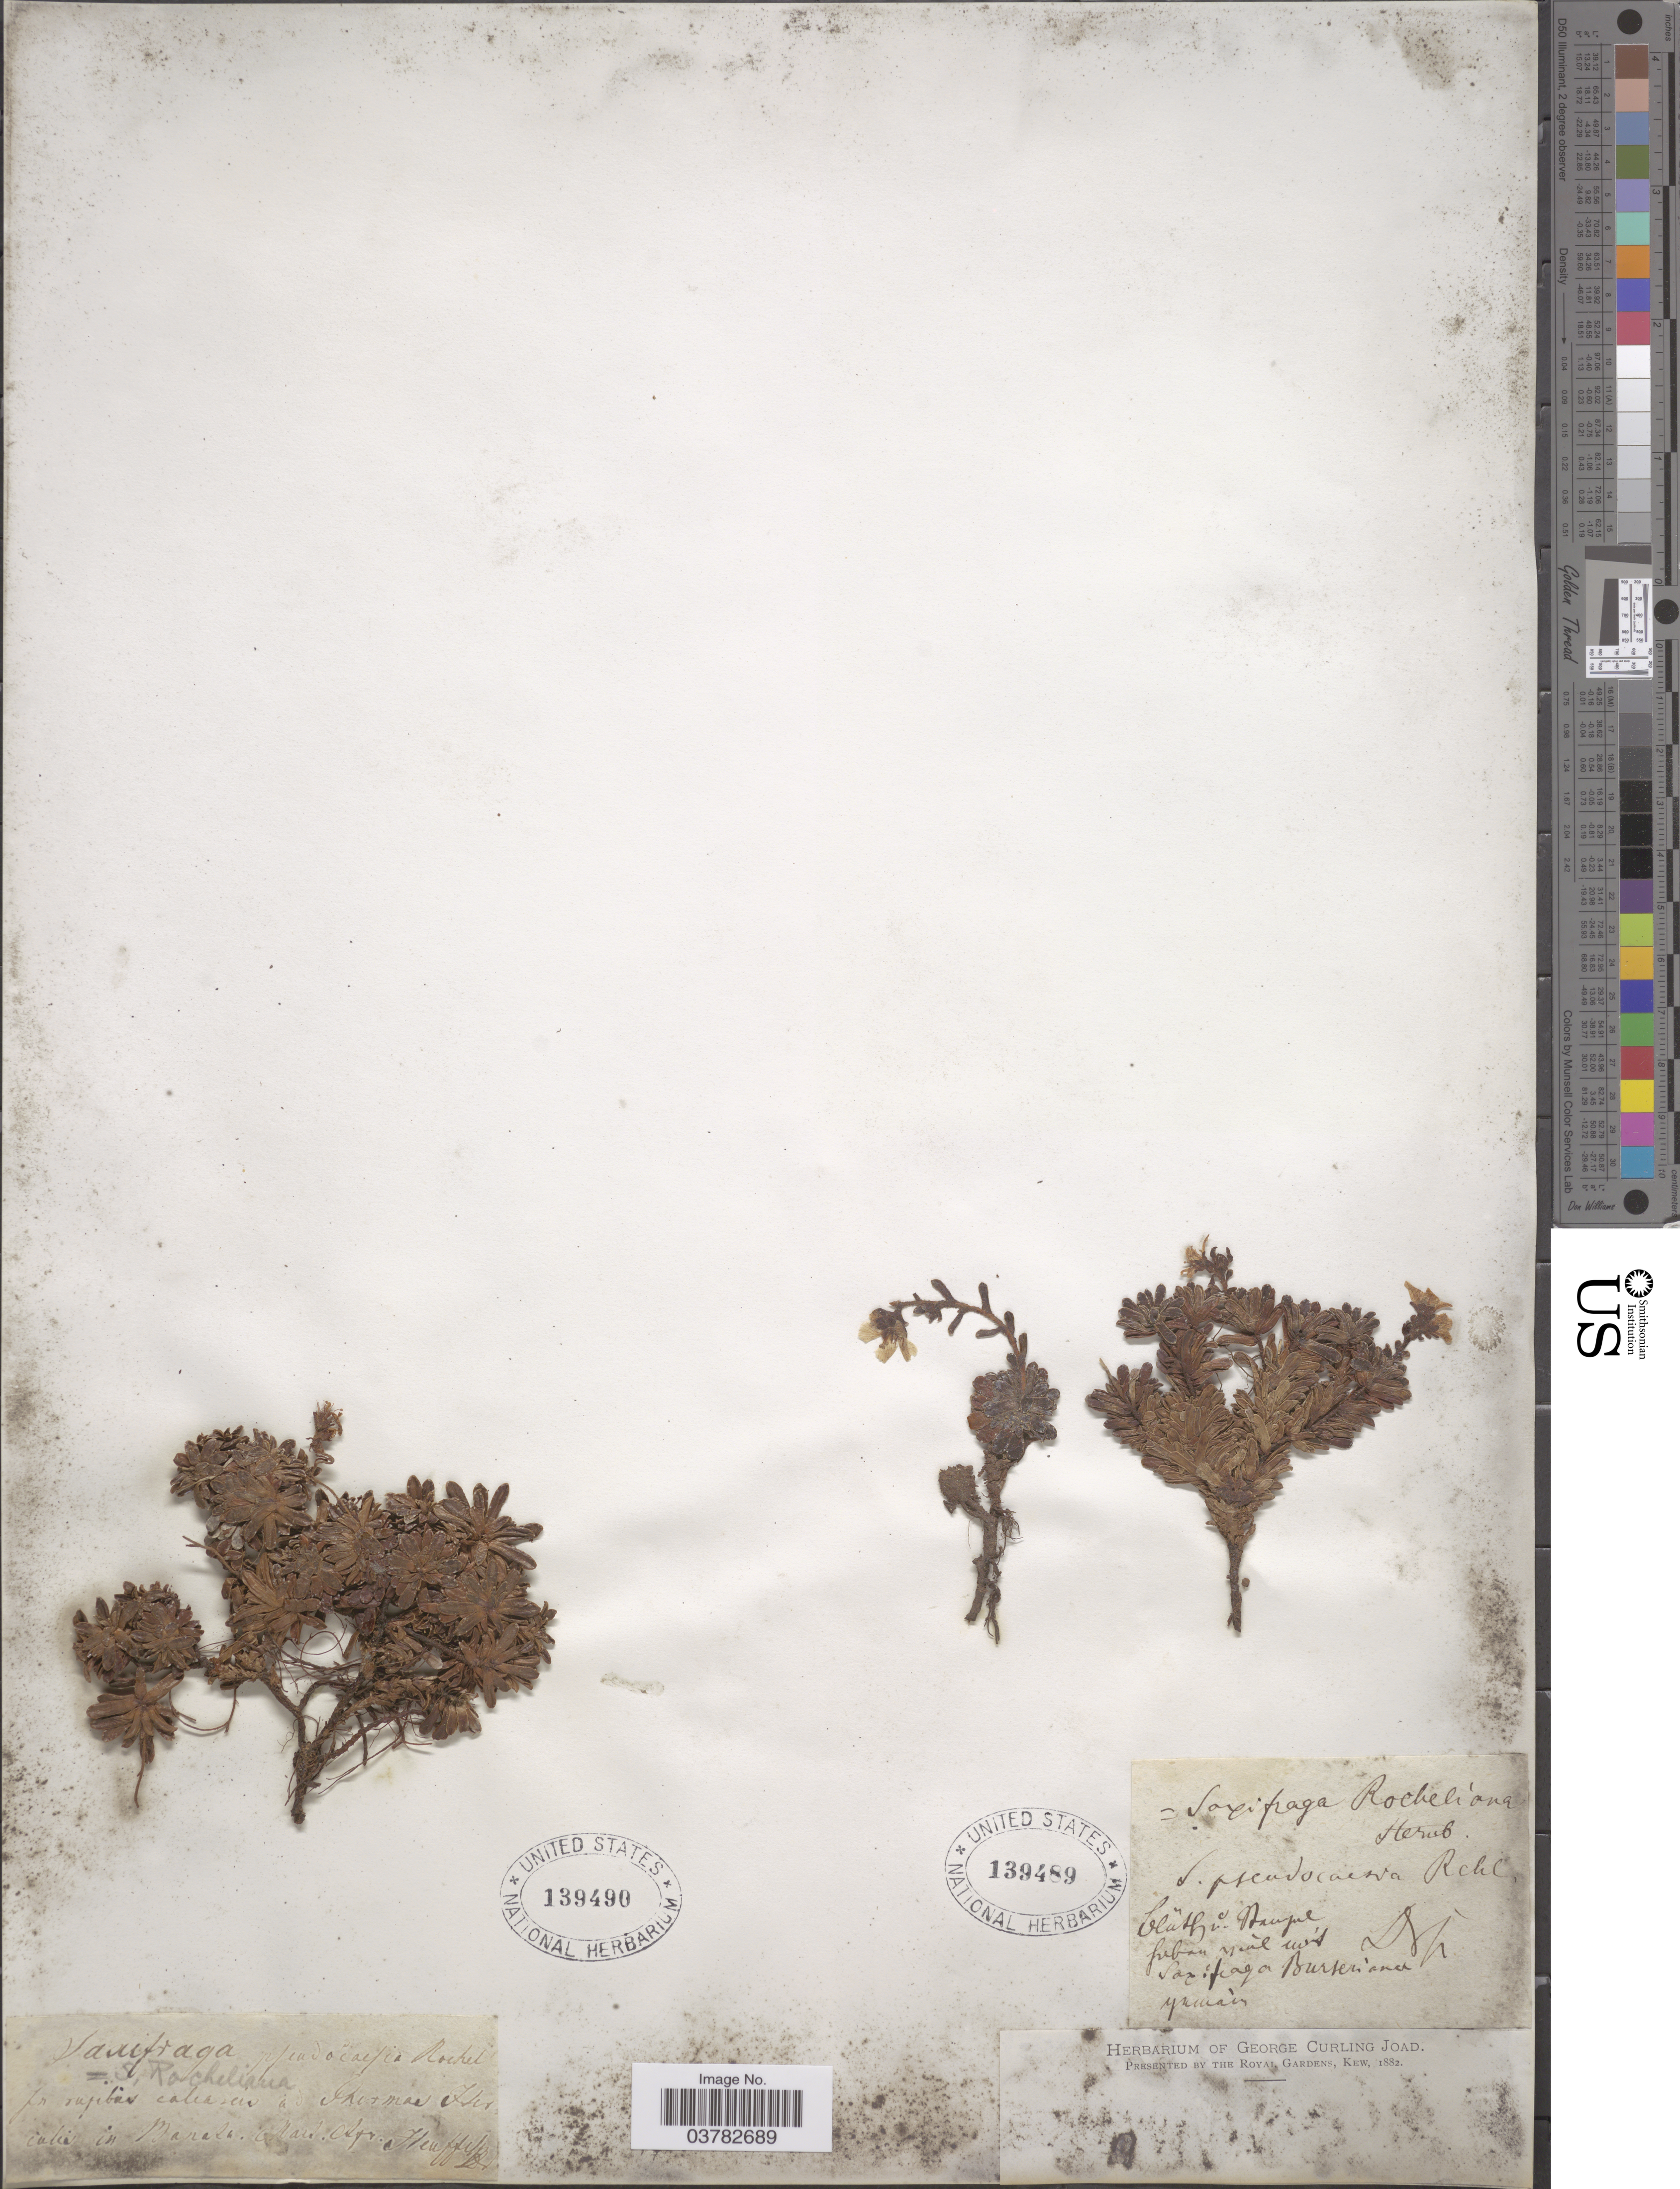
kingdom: Plantae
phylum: Tracheophyta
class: Magnoliopsida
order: Saxifragales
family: Saxifragaceae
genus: Saxifraga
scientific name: Saxifraga rocheliana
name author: Sternb.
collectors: Heuffel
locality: In rupibus caleaseir ad Phermac Iter calc. in Manata. [interpreted]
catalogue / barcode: US 139490